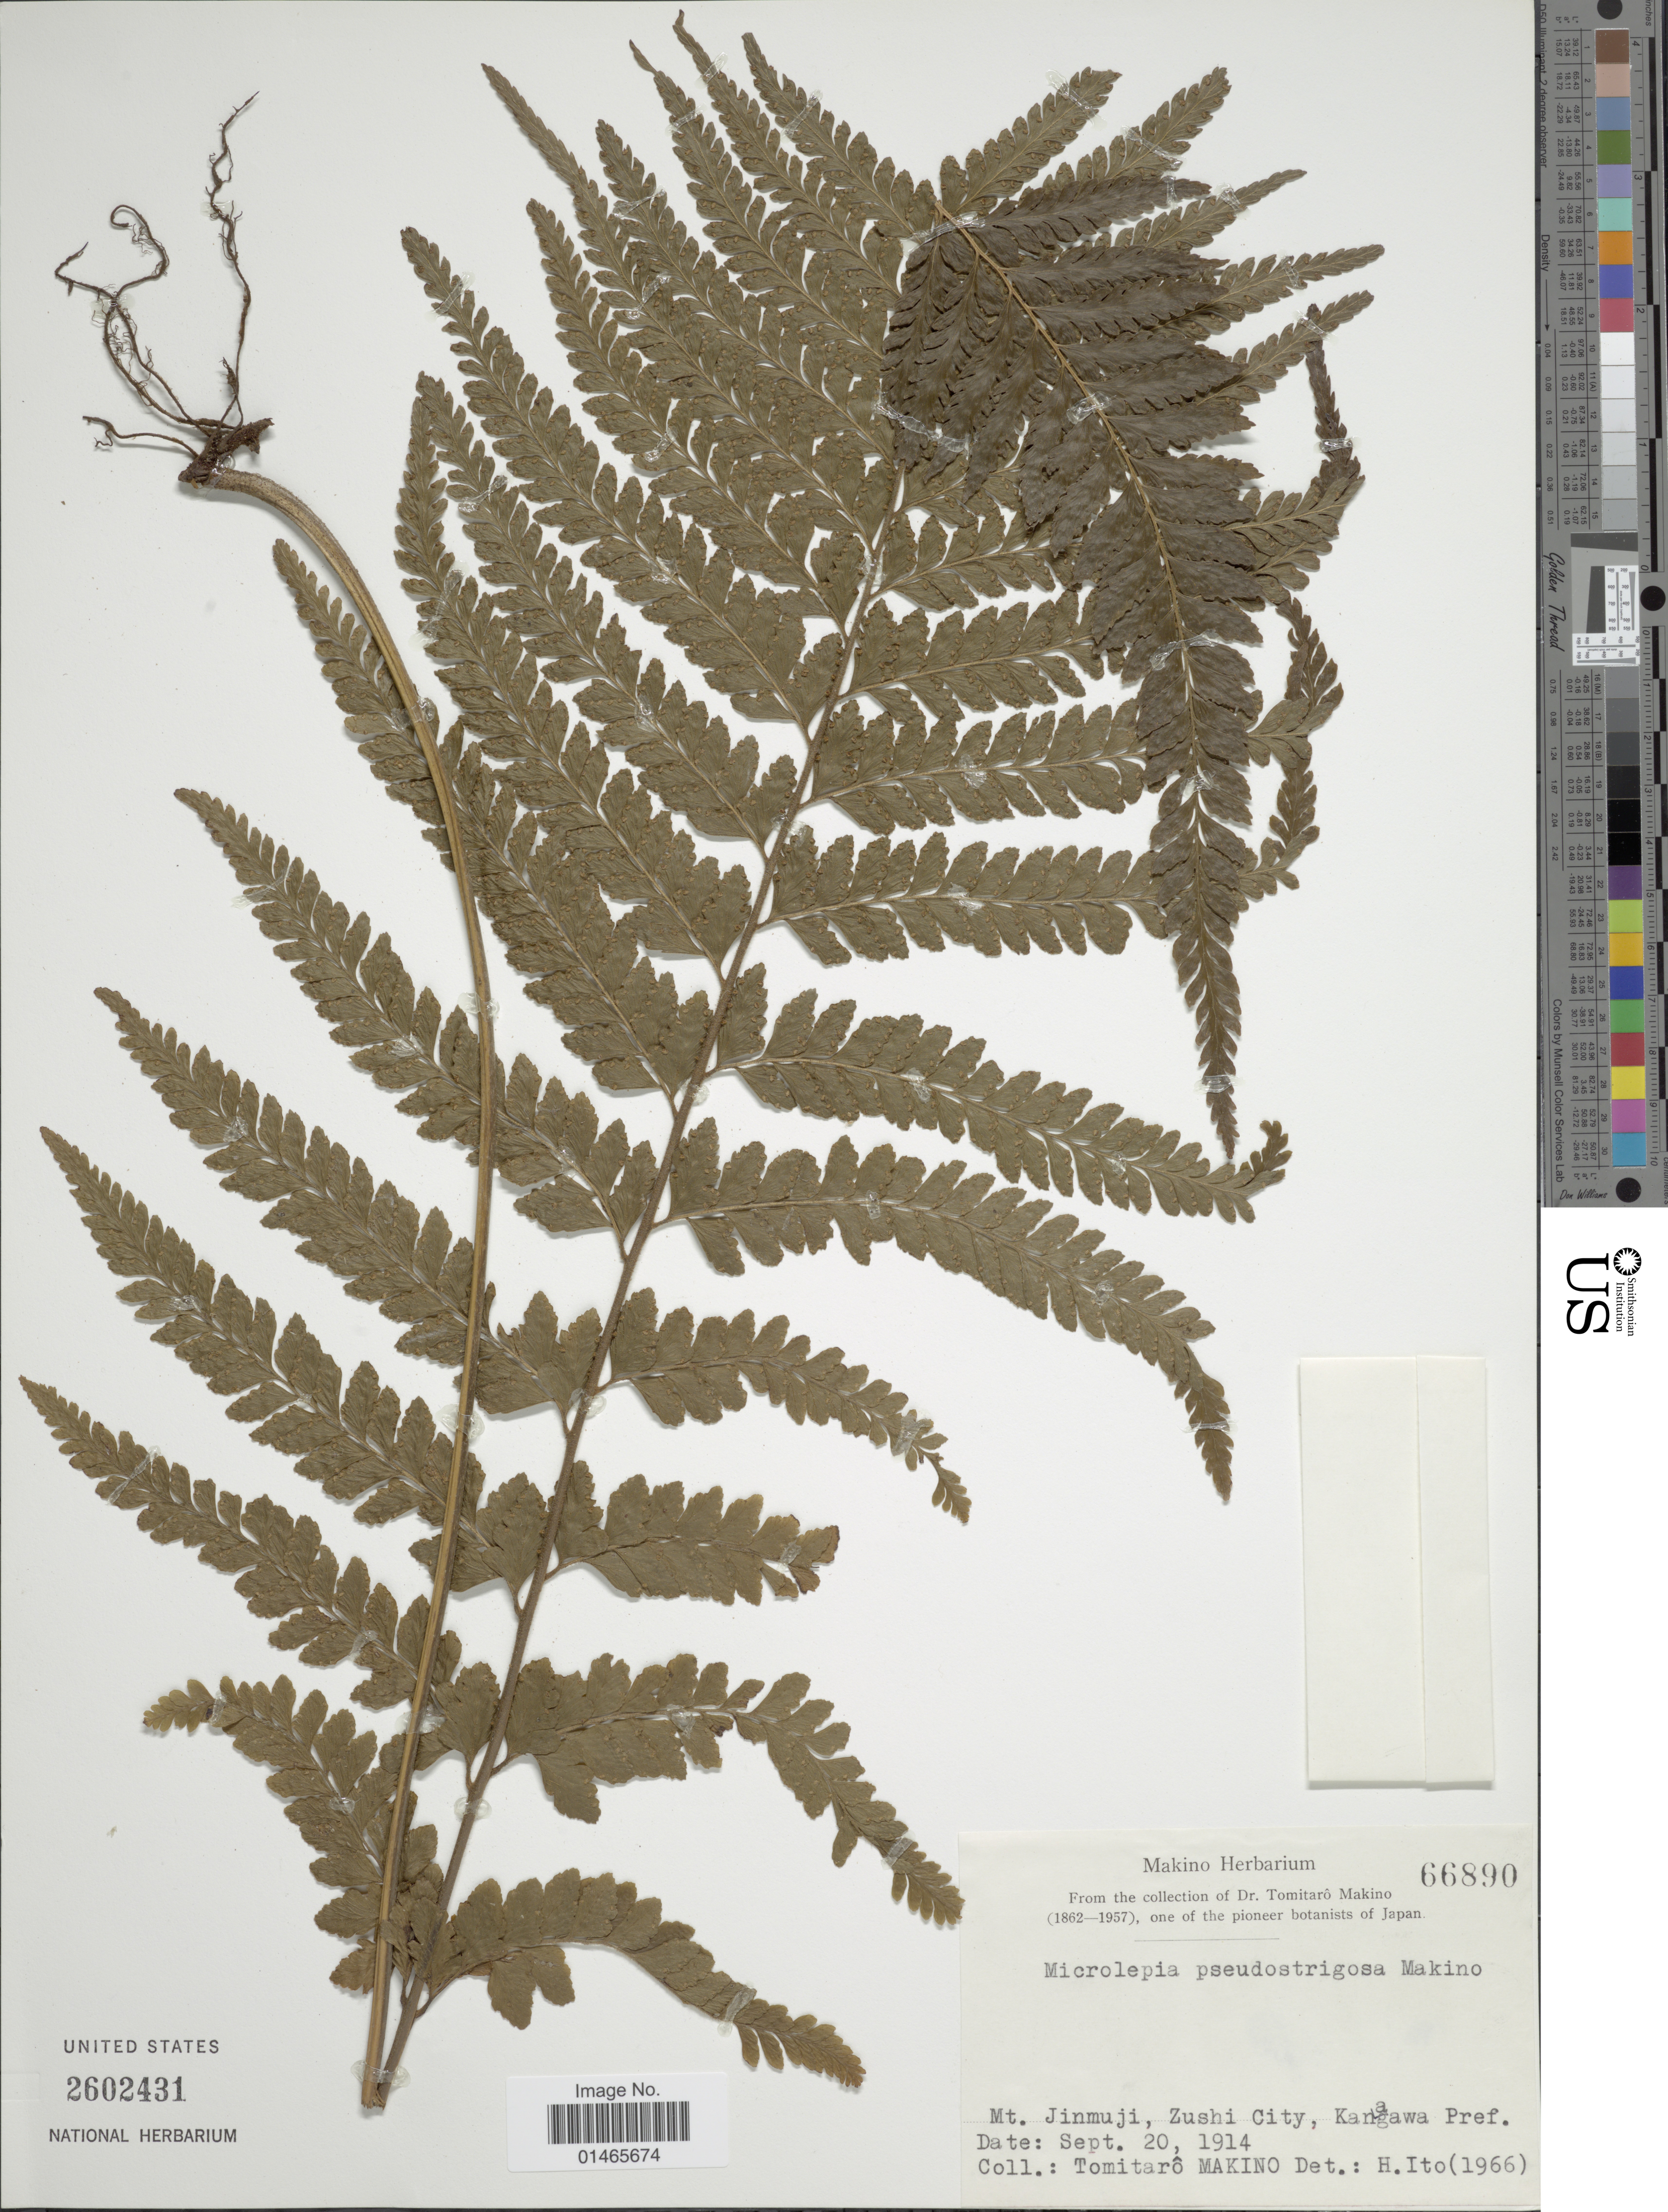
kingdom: Plantae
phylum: Tracheophyta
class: Polypodiopsida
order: Polypodiales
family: Dennstaedtiaceae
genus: Microlepia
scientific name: Microlepia pseudostrigosa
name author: Makino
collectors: T. Makino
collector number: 66890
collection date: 1914-09-20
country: Japan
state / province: Kanagawa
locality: Mt. Jinmuji, Zushi City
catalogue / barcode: US 2602431